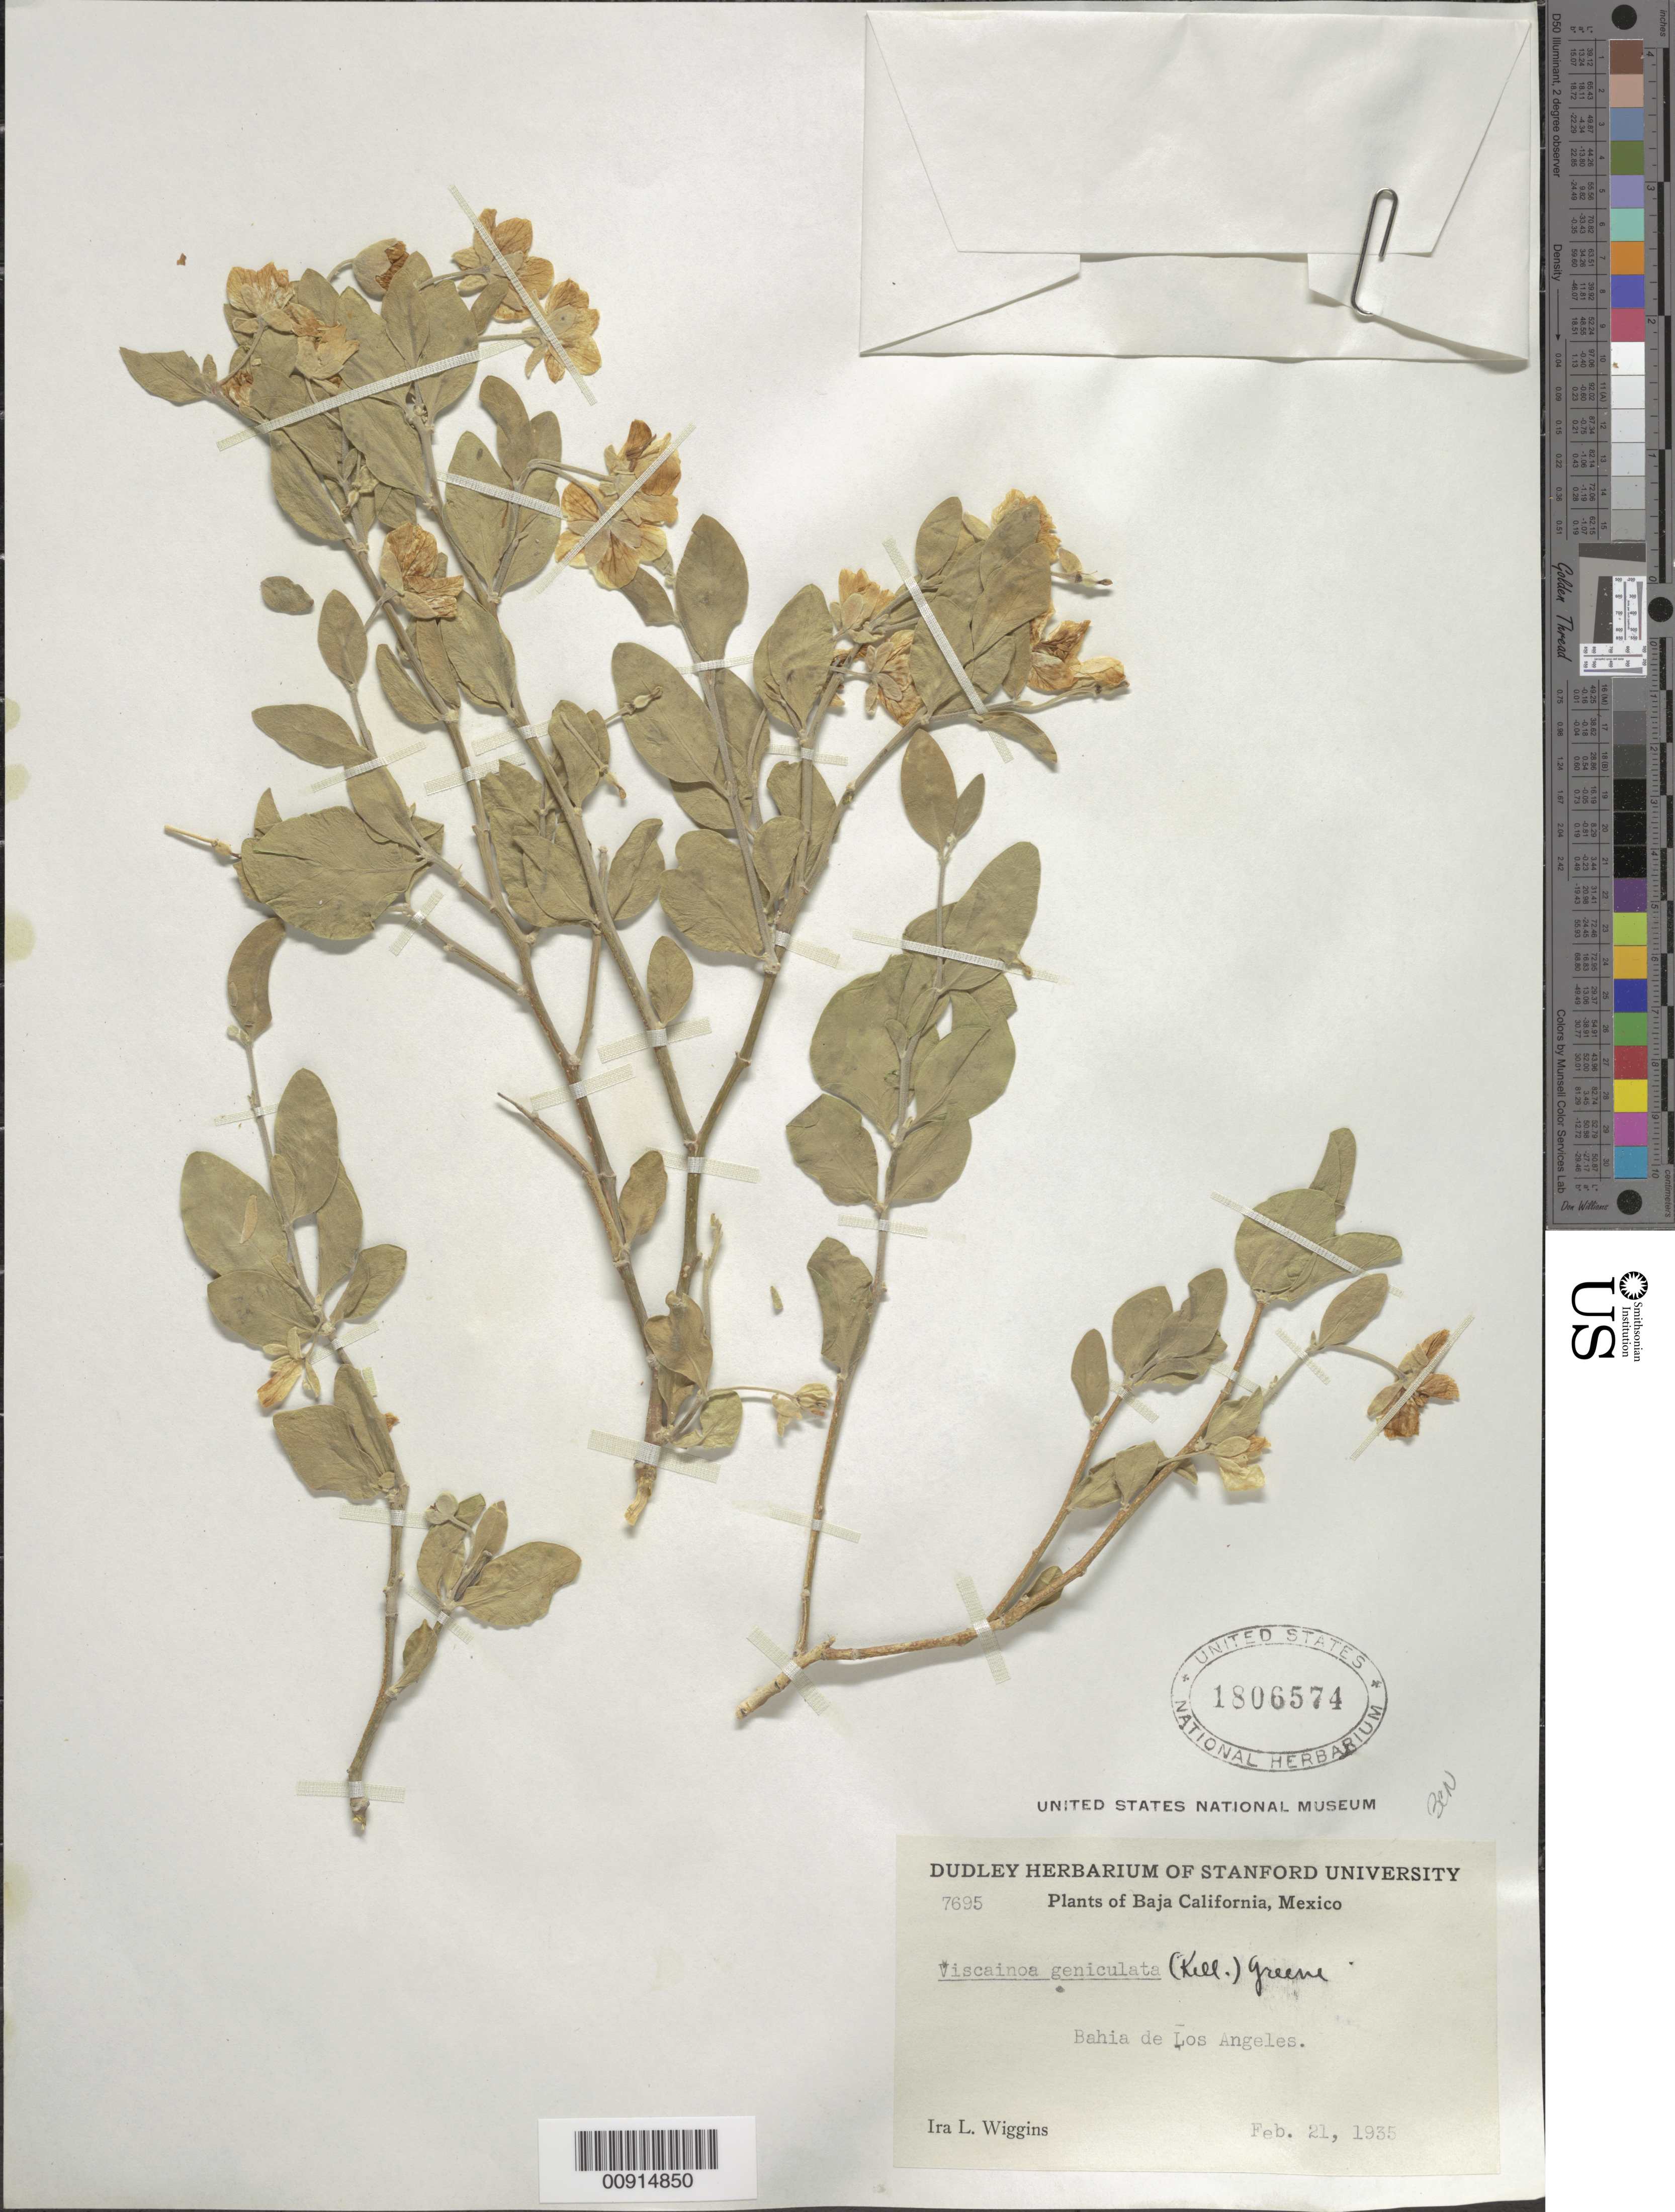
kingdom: Plantae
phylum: Tracheophyta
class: Magnoliopsida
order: Zygophyllales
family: Zygophyllaceae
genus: Viscainoa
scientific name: Viscainoa geniculata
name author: (Kellogg) Greene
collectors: I. L. Wiggins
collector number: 7695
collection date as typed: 21 Feb 1935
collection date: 1935-02-21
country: Mexico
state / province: Baja California Norte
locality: Bahía de Los Angeles. Baja California.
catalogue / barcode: US 1806574